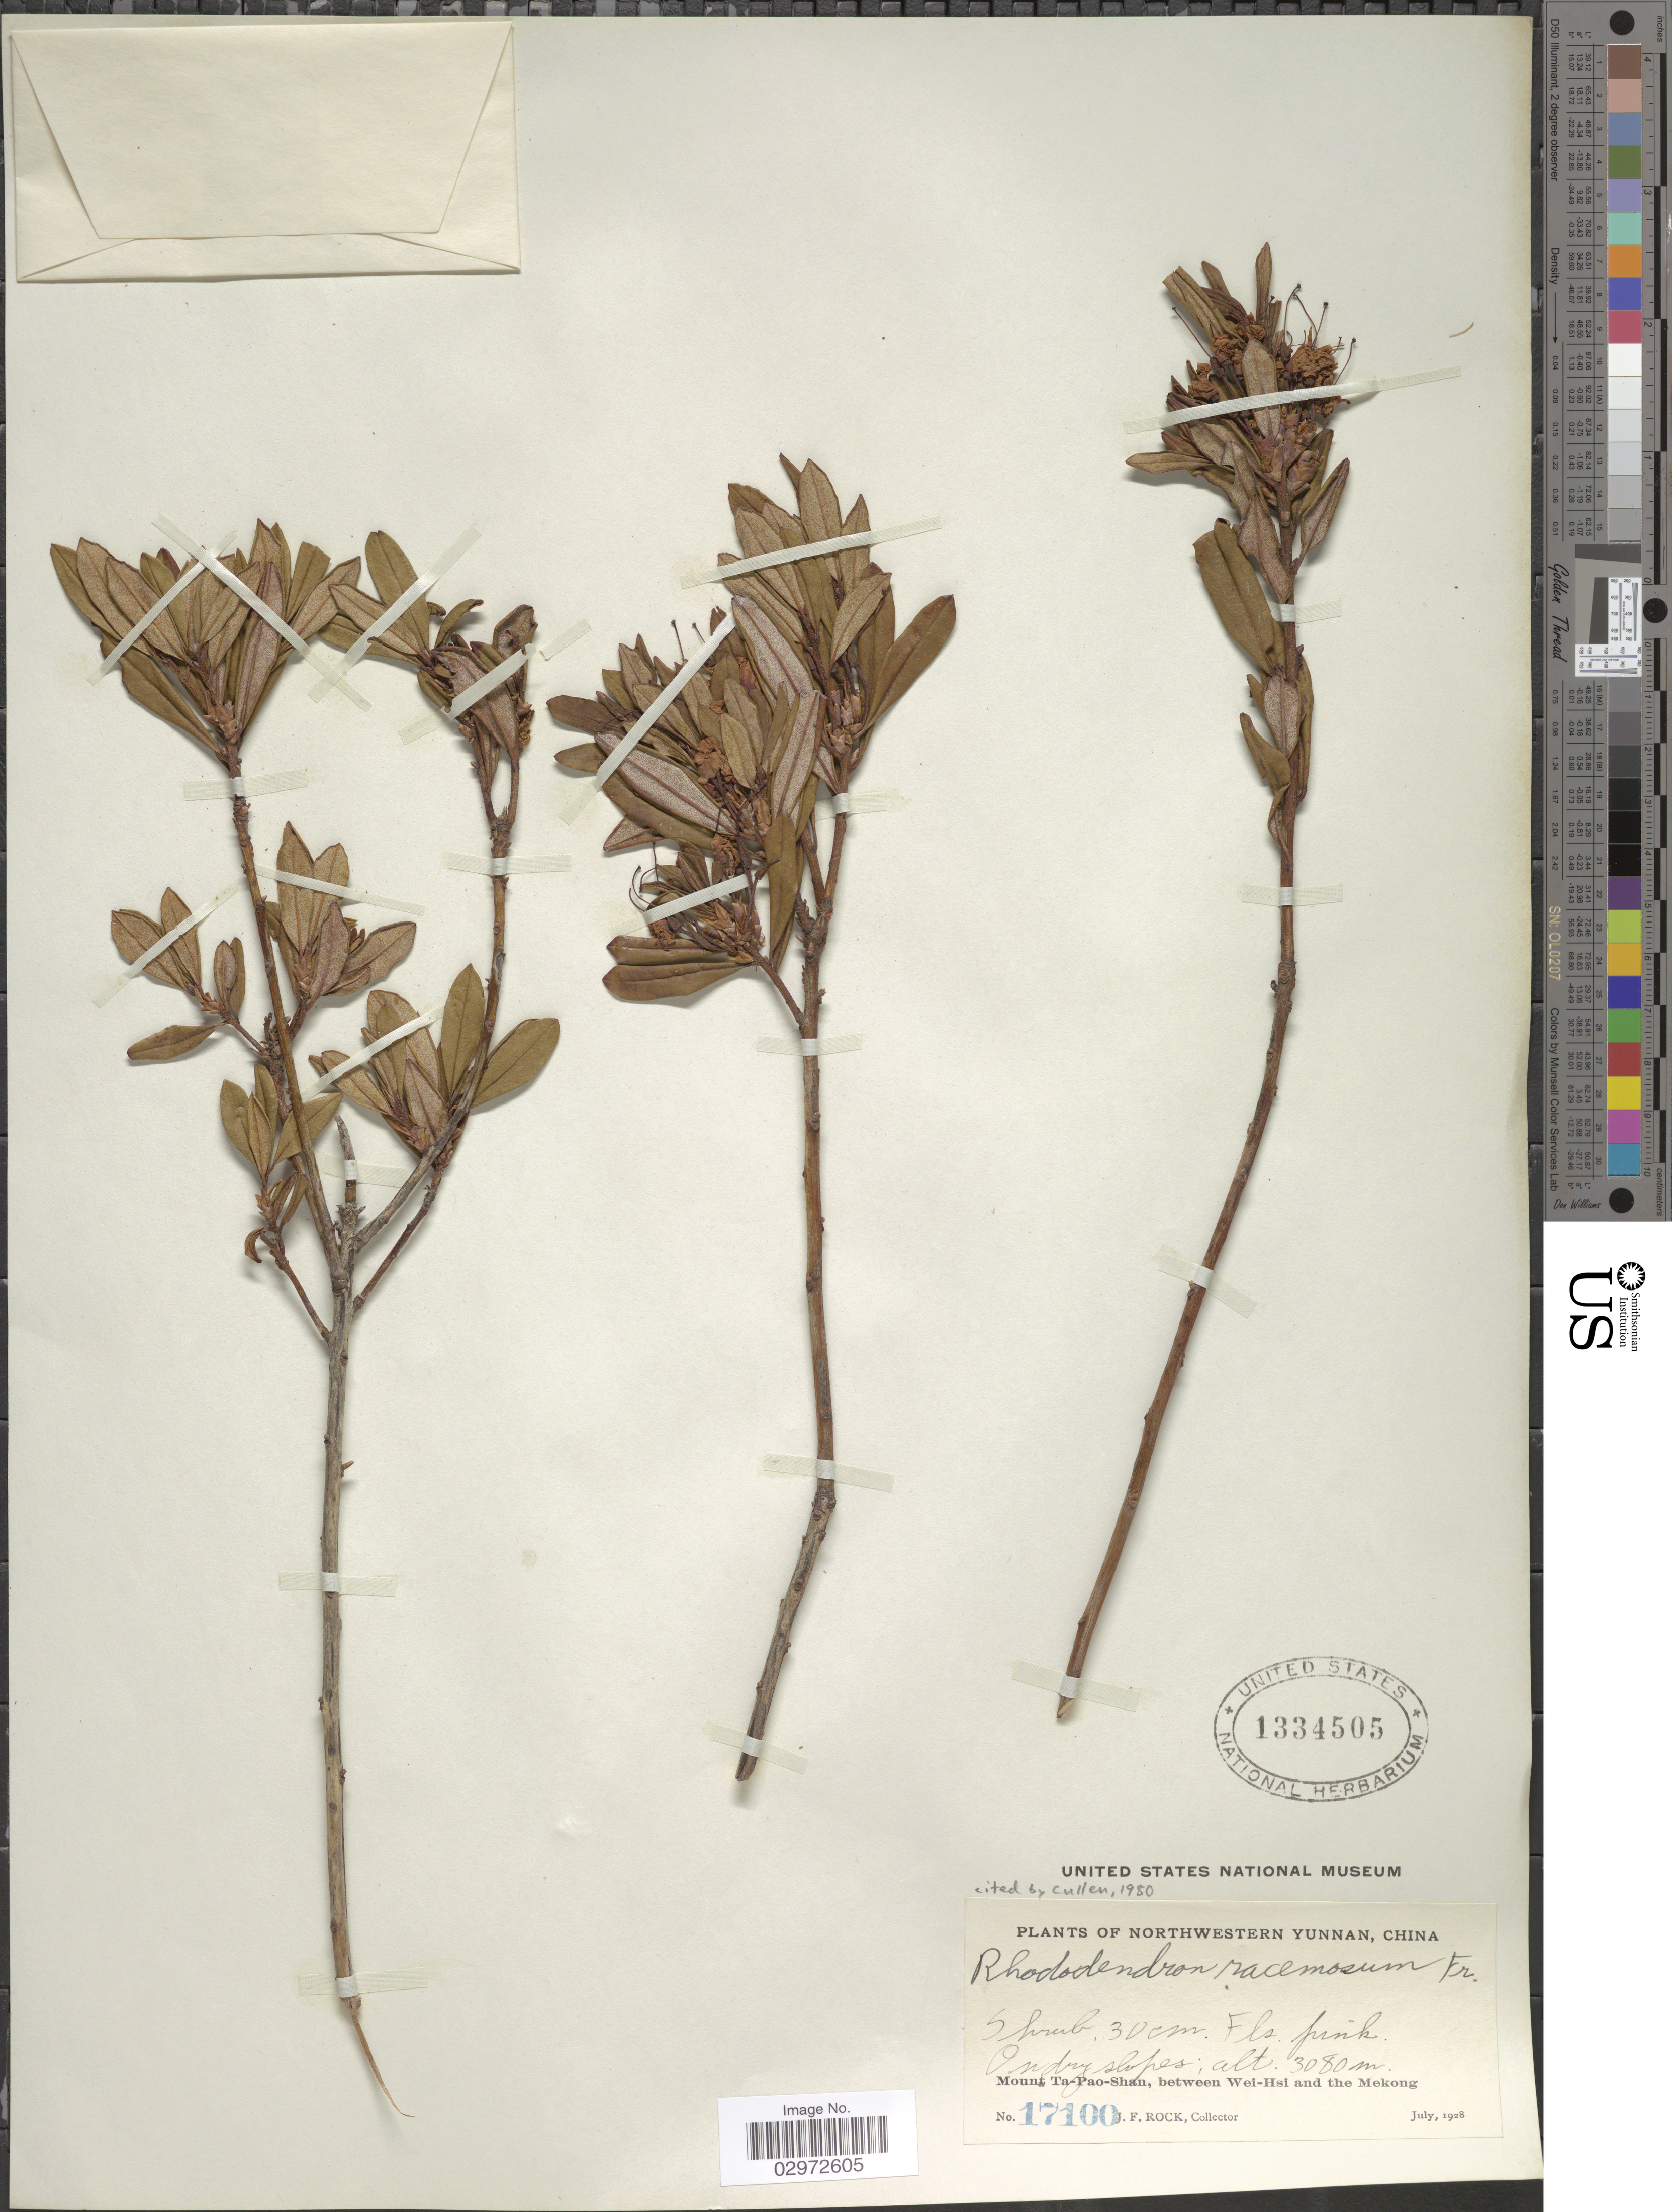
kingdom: Plantae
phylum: Tracheophyta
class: Magnoliopsida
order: Ericales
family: Ericaceae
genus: Rhododendron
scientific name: Rhododendron racemosum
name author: Franch.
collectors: J. Rock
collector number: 17100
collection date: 1928-07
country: China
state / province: Yunnan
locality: Northwestern Yunnan, Mount Ta-Pao-Shan, between Wei-Hsi and the Mekong.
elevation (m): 3080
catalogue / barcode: US 1334505